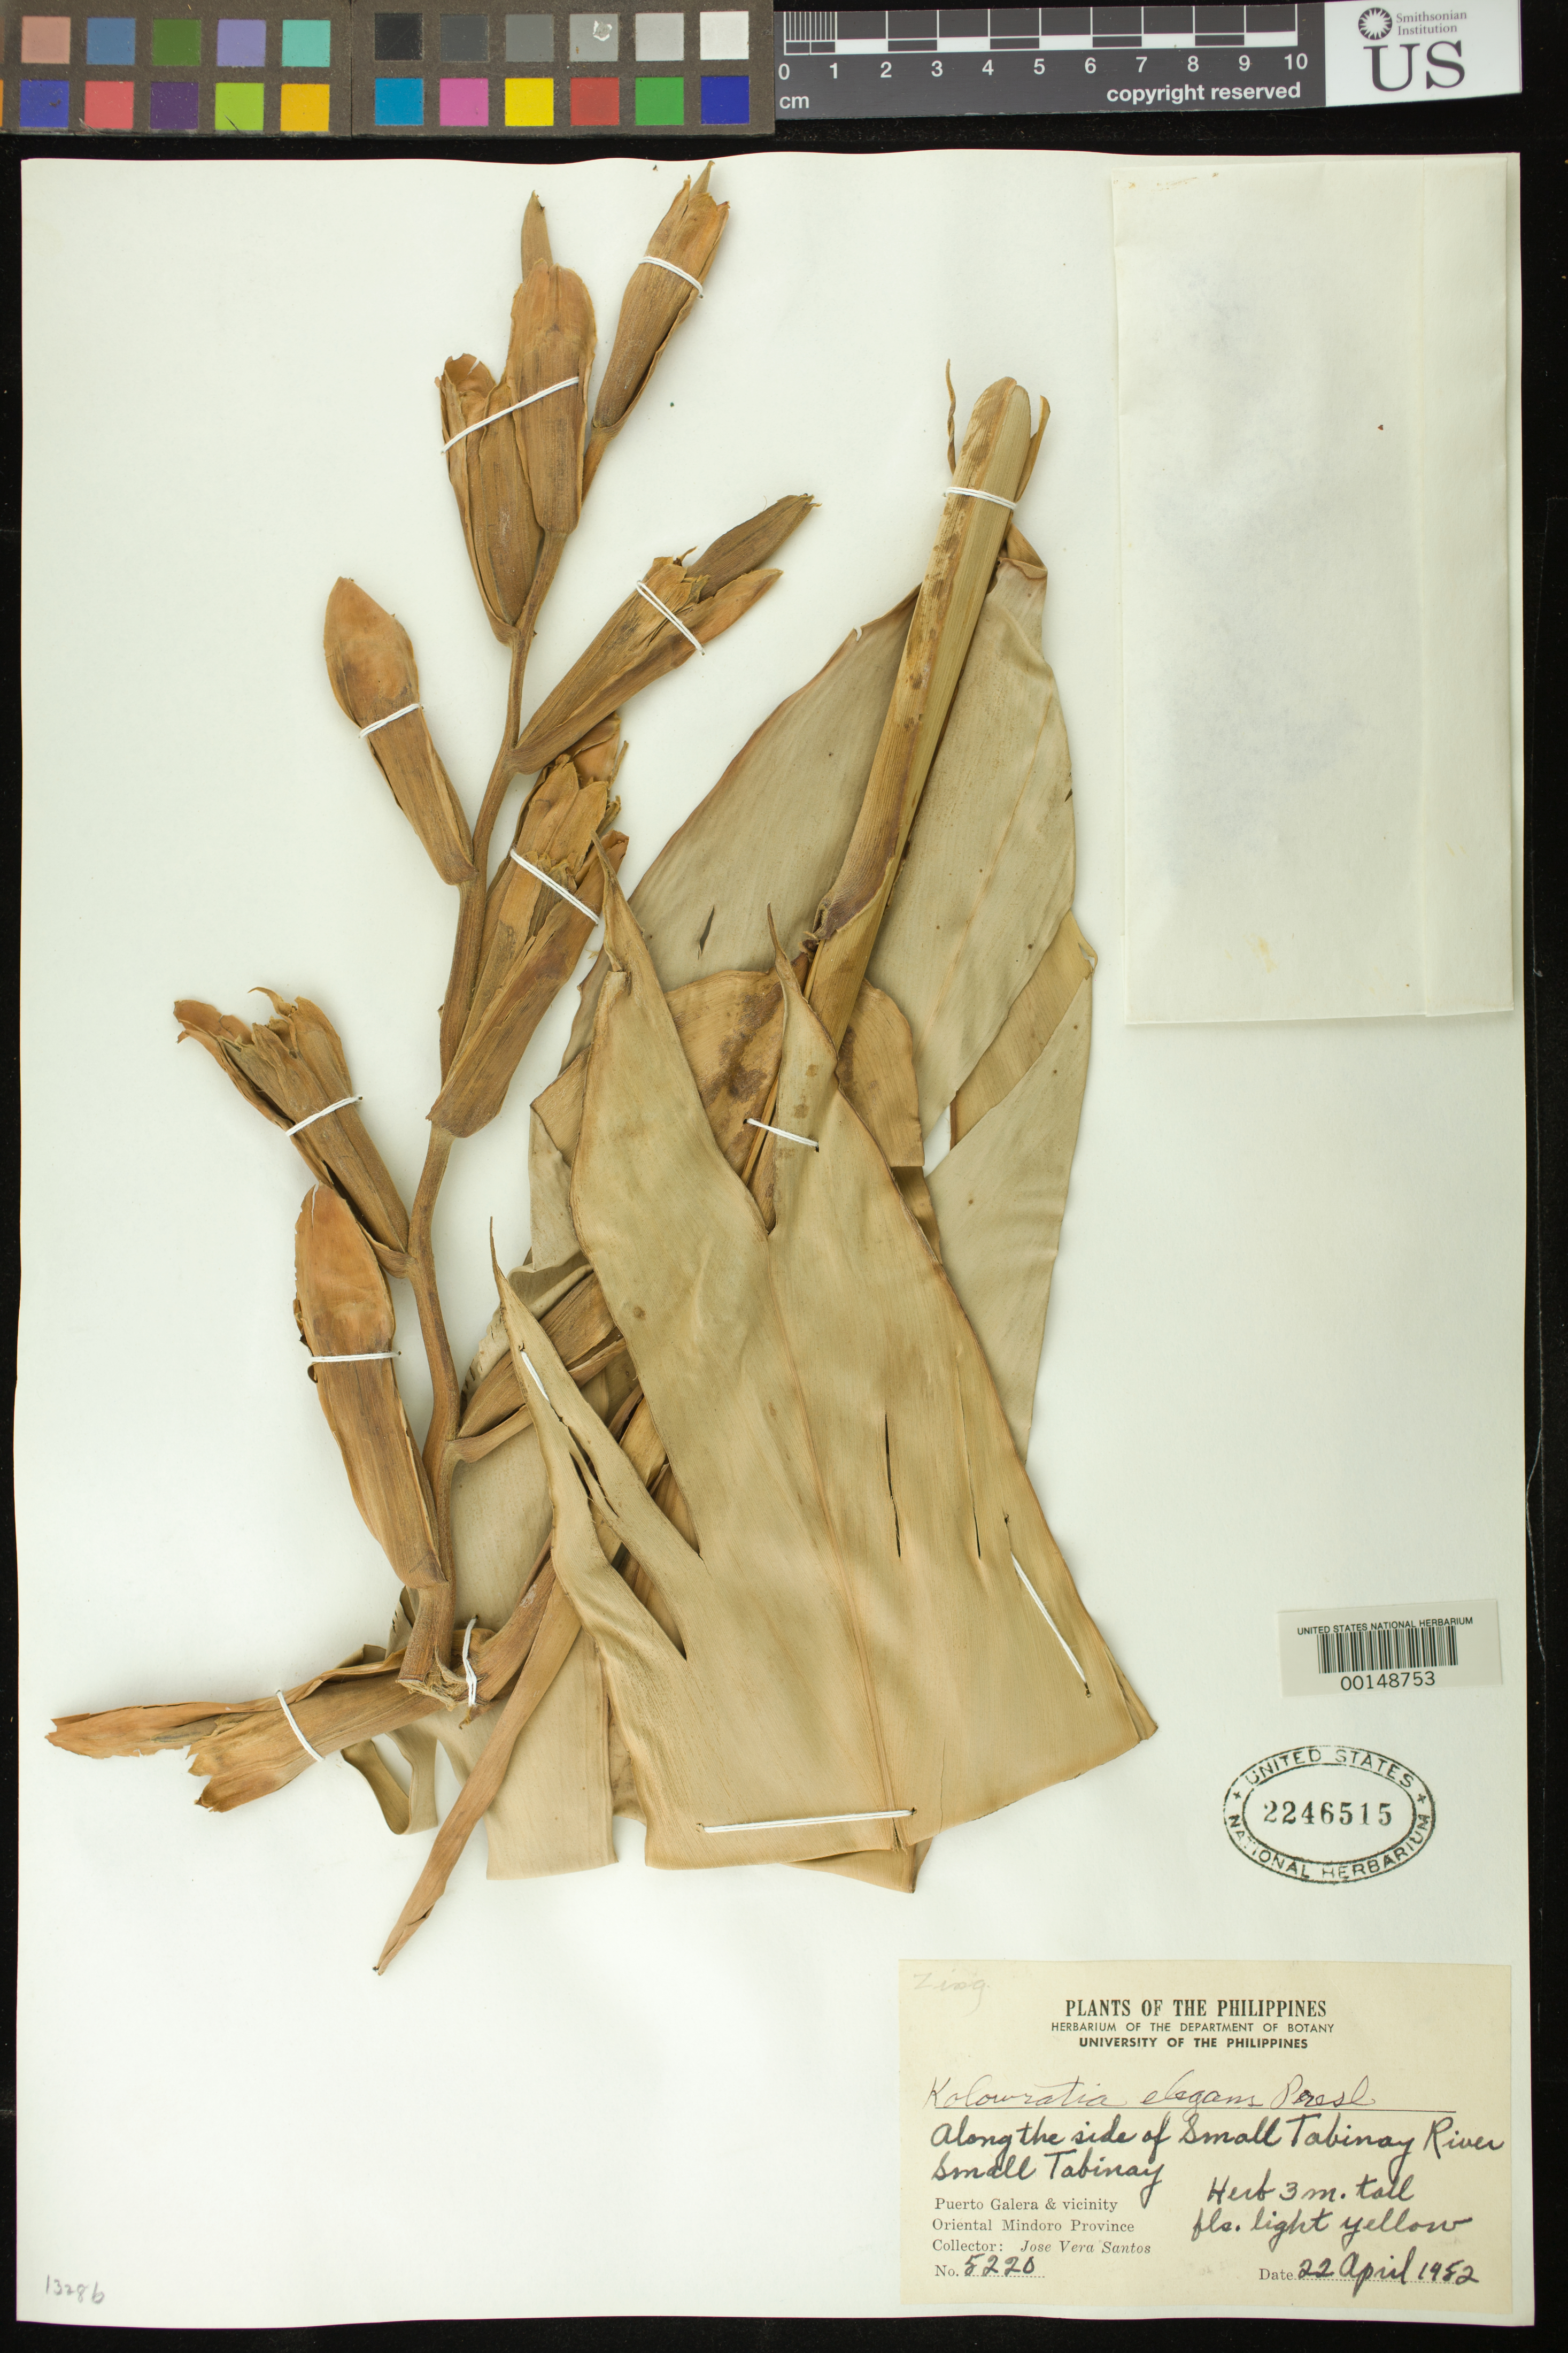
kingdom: Plantae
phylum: Tracheophyta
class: Liliopsida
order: Zingiberales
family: Zingiberaceae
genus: Alpinia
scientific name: Alpinia elegans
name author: (C. Presl) K. Schum.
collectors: J. V. Santos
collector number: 5220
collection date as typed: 22 Apr 1952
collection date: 1952-04-22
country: Philippines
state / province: Mimaropa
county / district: Mindoro Oriental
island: Mindoro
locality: Along side of small tabinay river, small tabinay, puerto galera and vicinity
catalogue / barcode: US 2246515